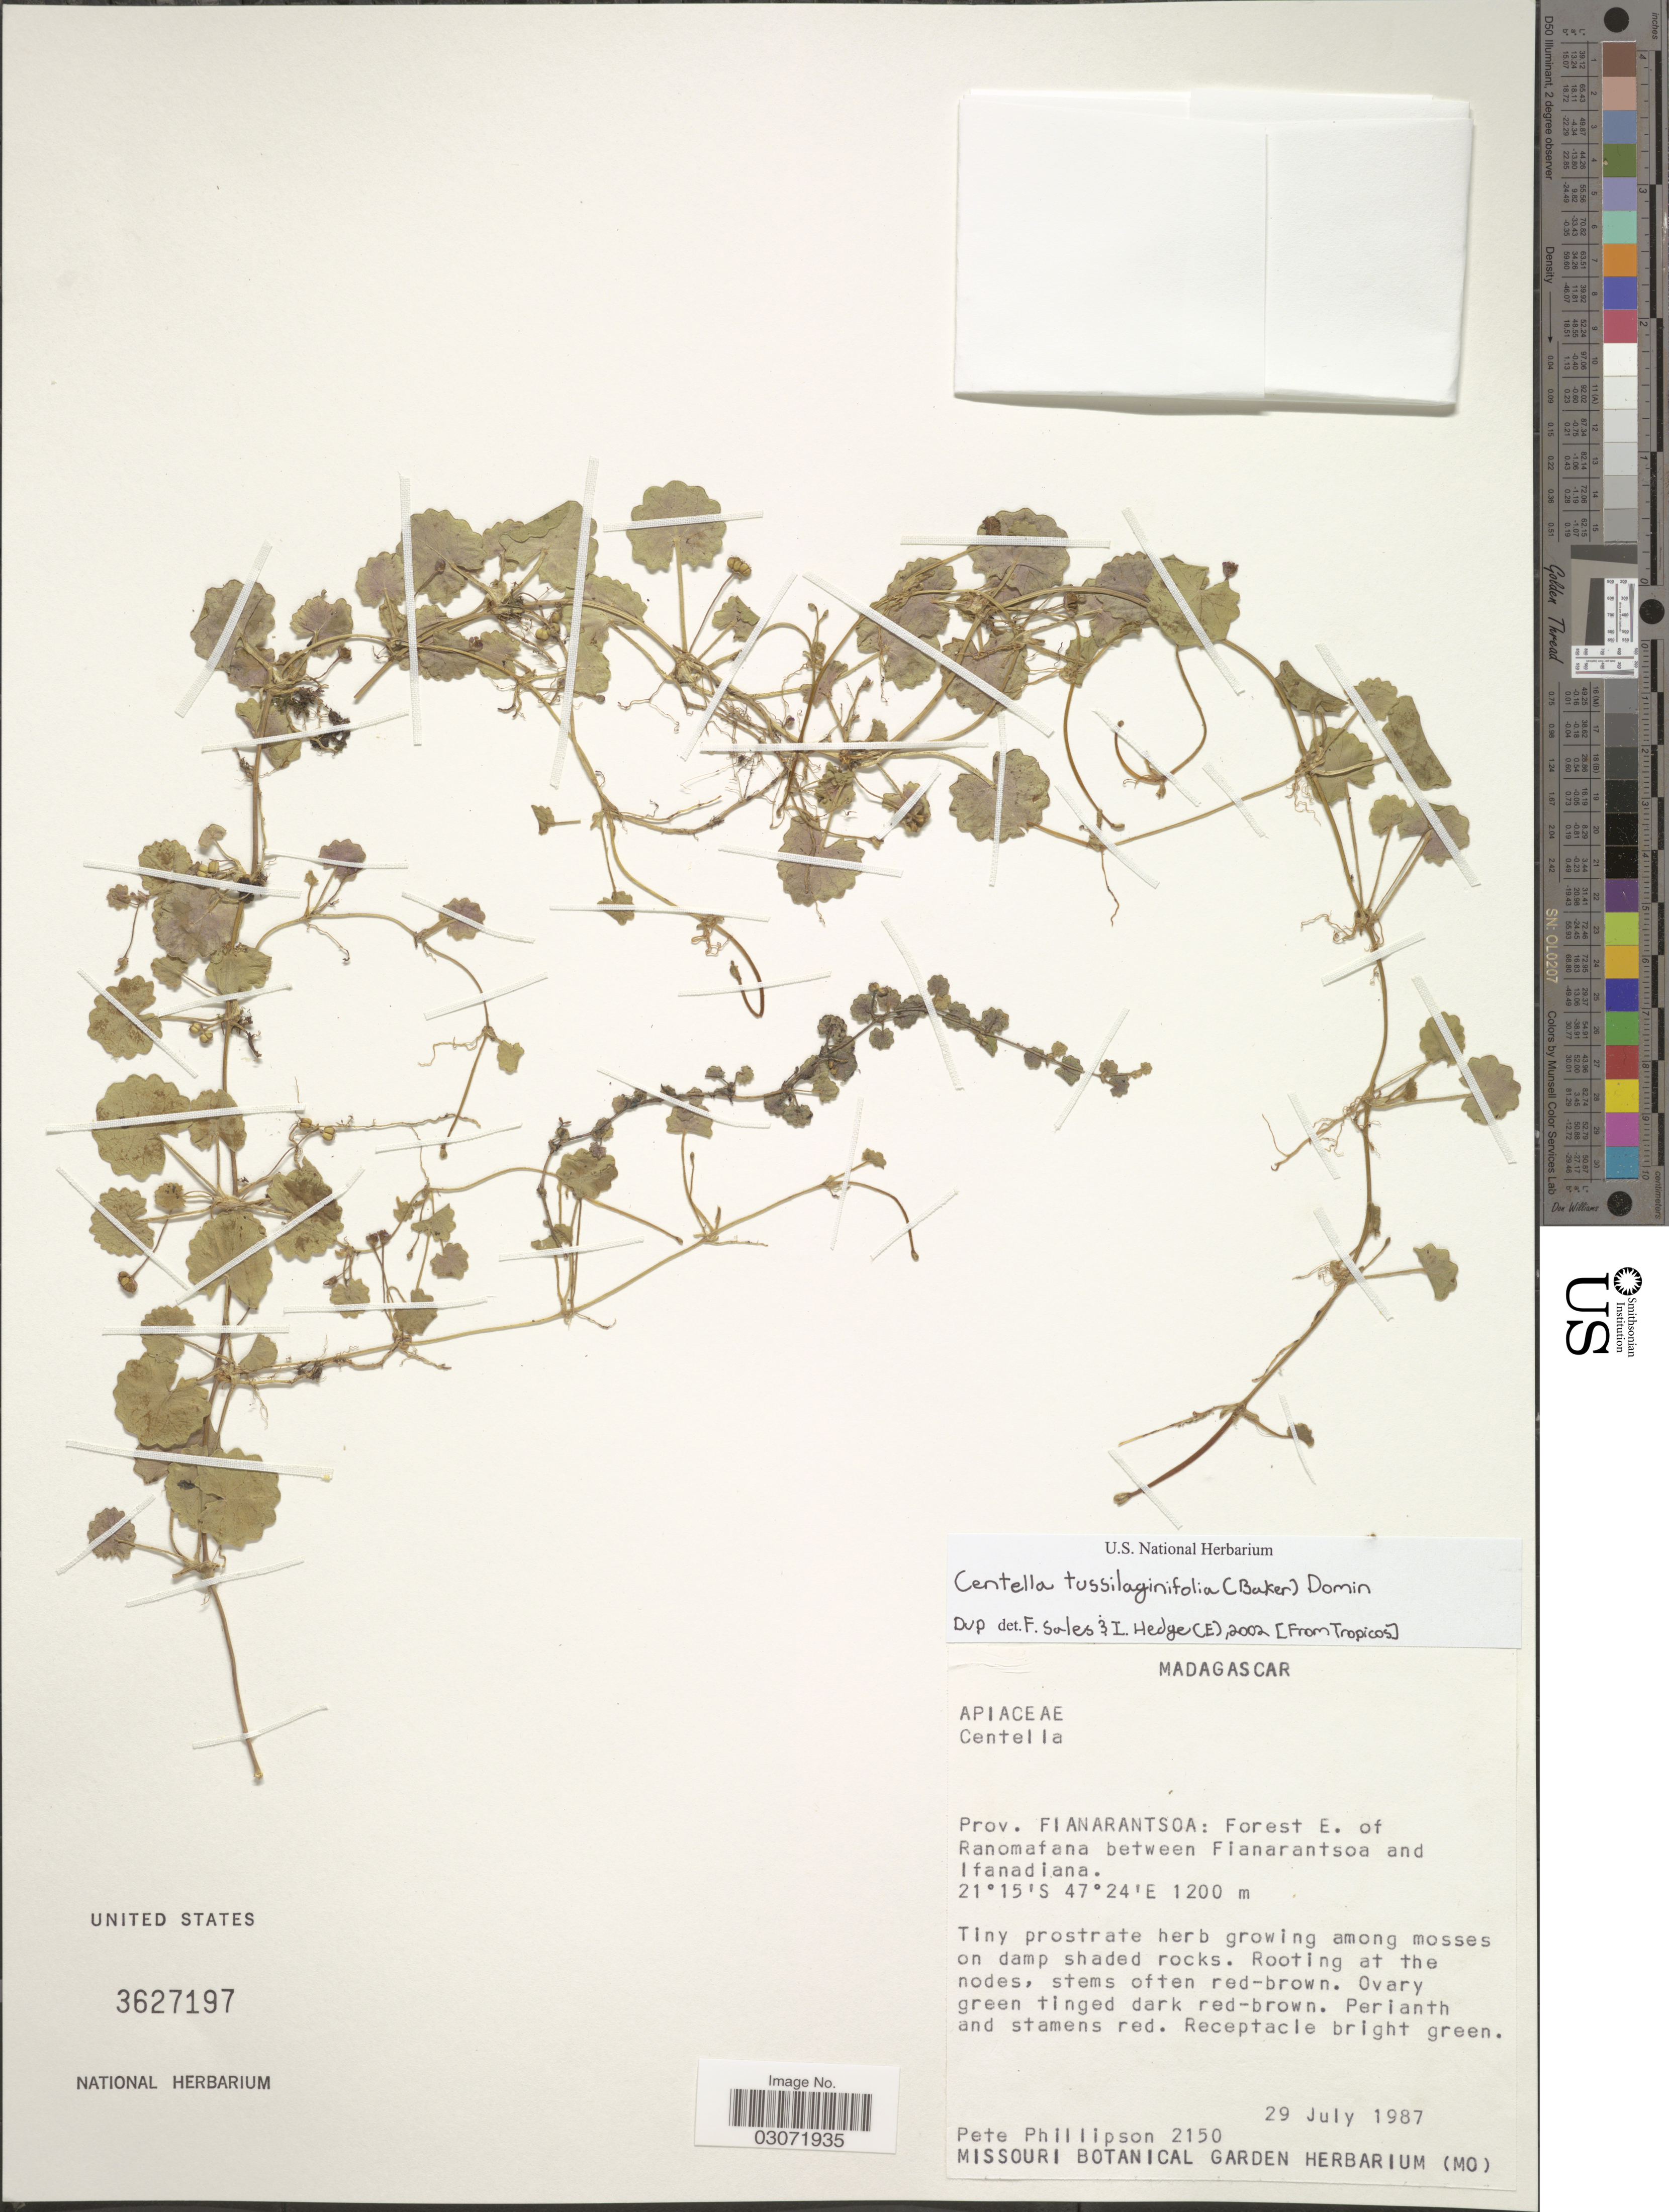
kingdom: Plantae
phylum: Tracheophyta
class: Magnoliopsida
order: Apiales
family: Apiaceae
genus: Centella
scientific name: Centella tussilaginifolia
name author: (Baker) Domin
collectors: P. B. Phillipson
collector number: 2150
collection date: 1987-07-29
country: Madagascar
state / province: Haute Matsiatra / Vatovavy Fitovinany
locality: Forest E. of Ranomafana between Fianarantsoa and Ifanadiana.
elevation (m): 1200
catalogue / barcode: US 3627197